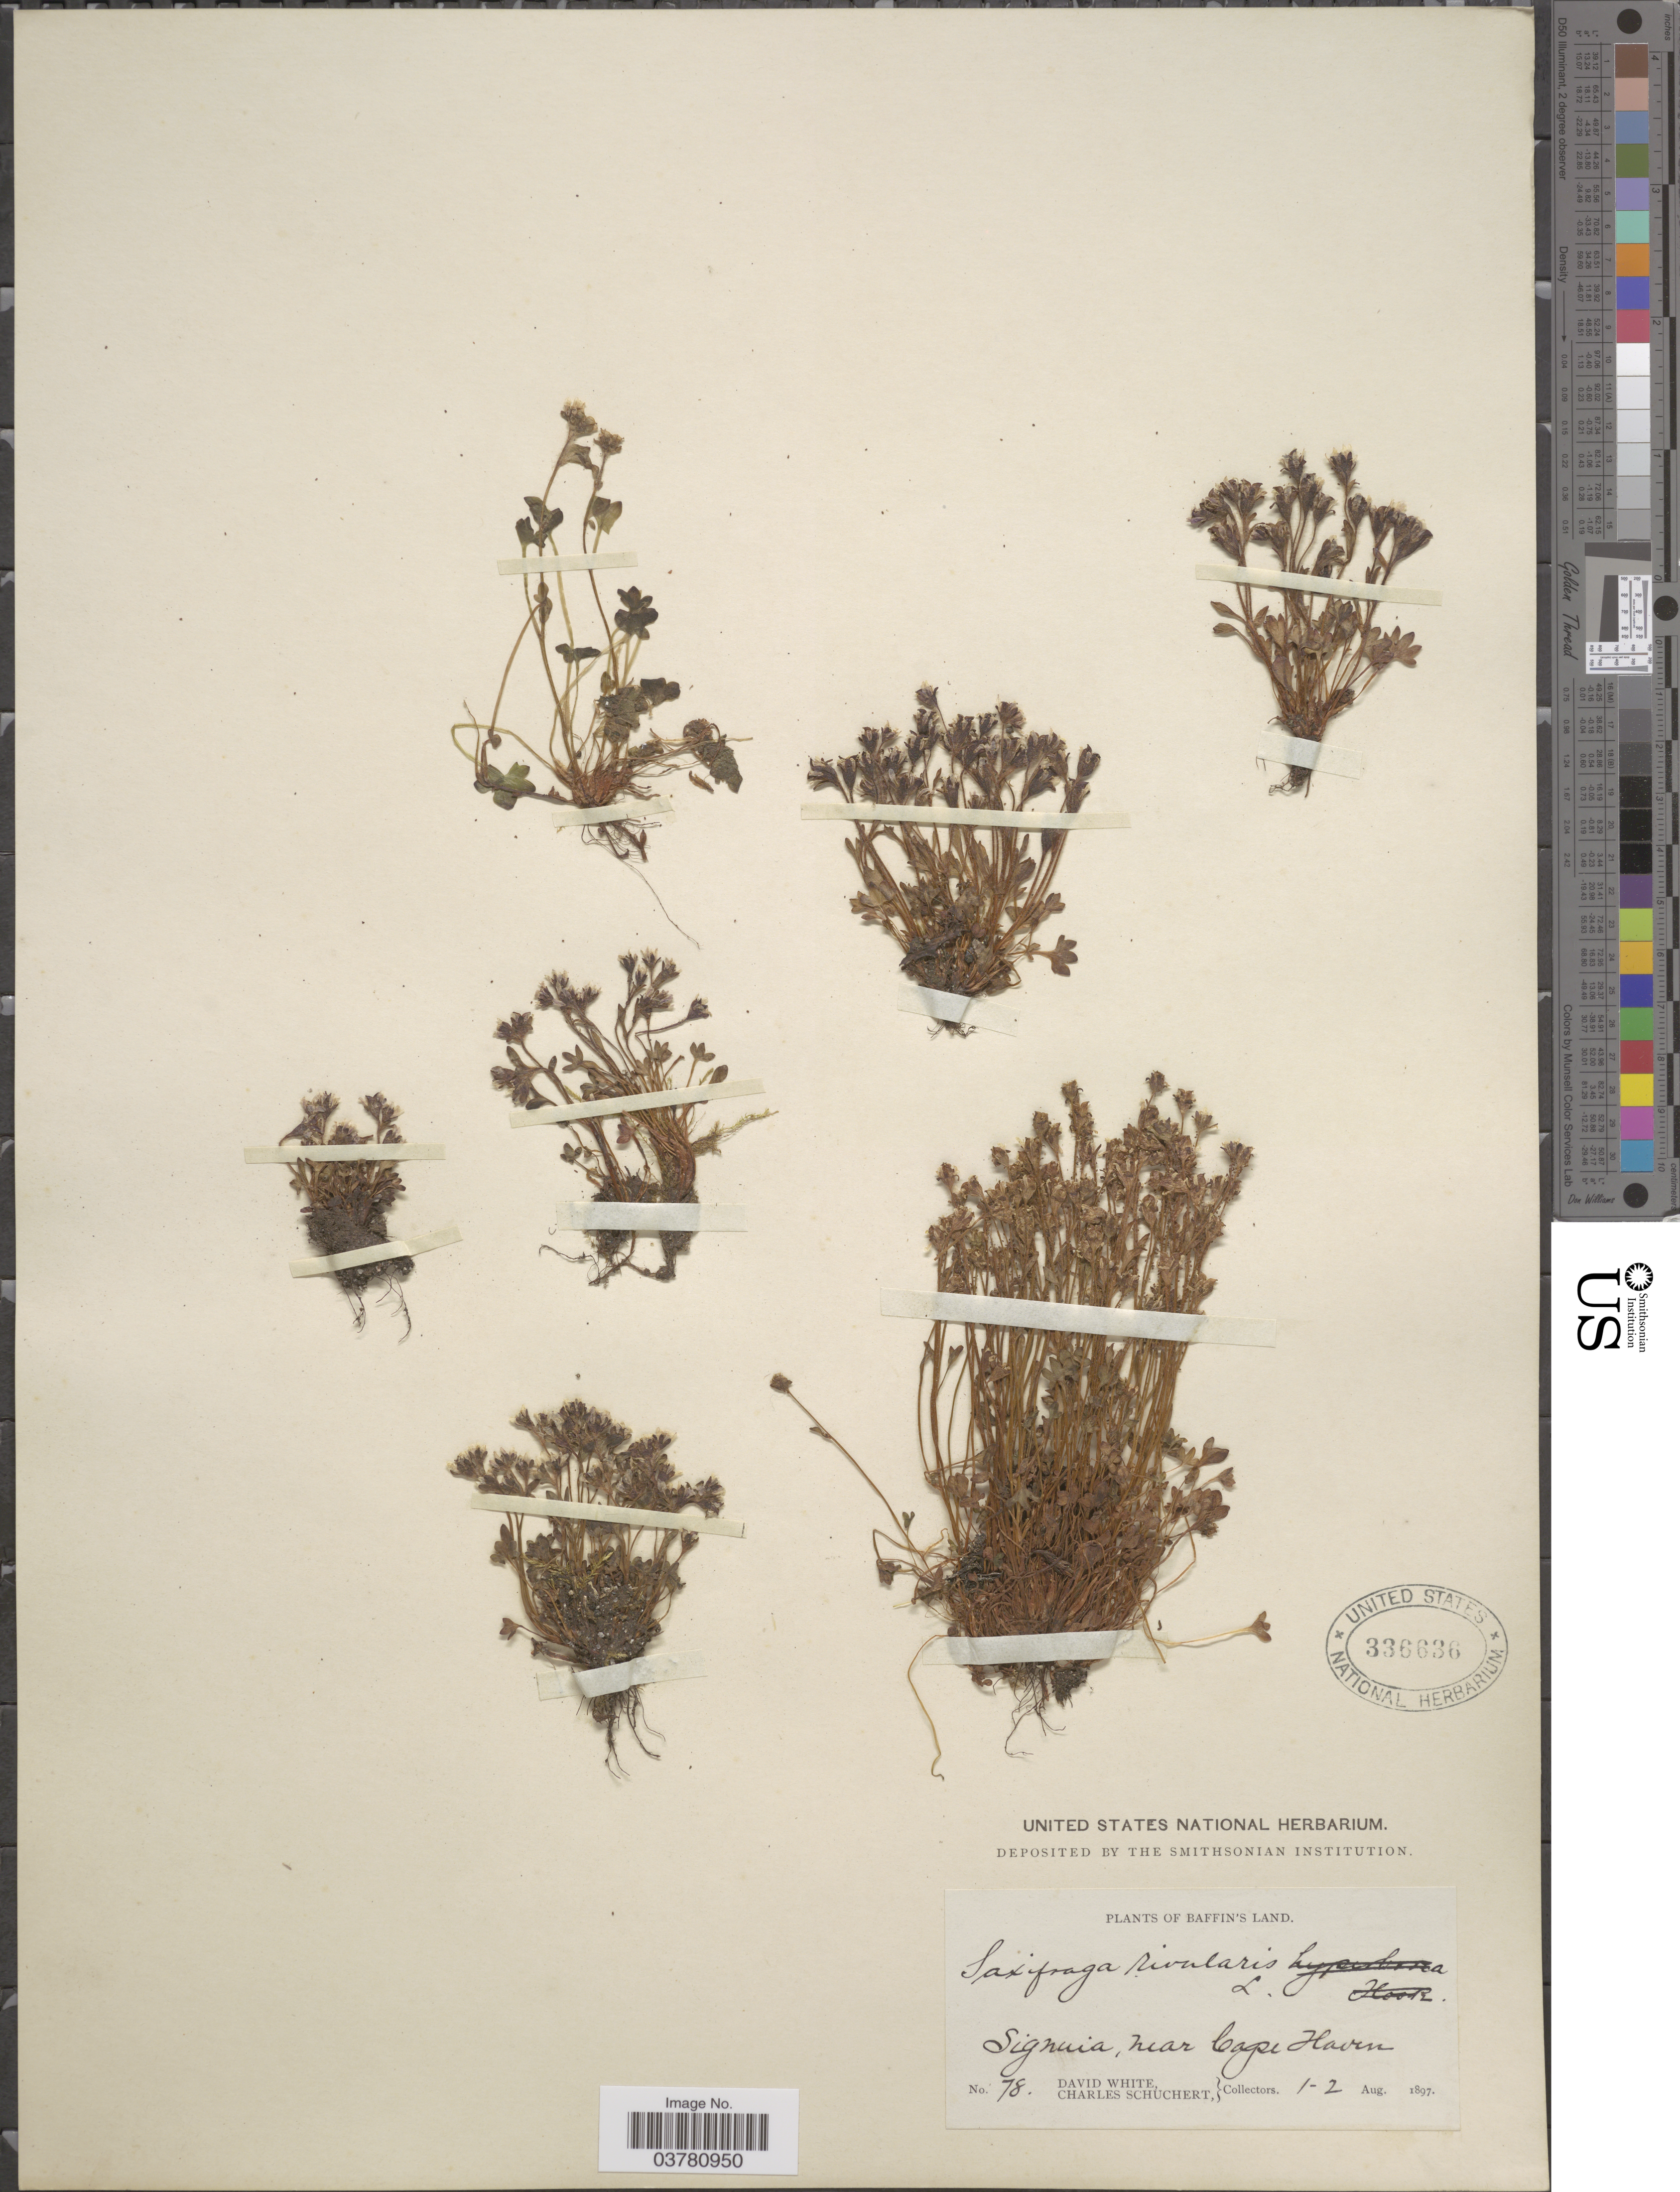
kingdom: Plantae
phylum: Tracheophyta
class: Magnoliopsida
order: Saxifragales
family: Saxifragaceae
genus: Saxifraga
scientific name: Saxifraga rivularis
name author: L.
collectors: D. White & C. Schuchert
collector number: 78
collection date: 1897-08-01/1897-08-02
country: Canada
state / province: Nunavut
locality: Baffin's Land. Signuia, near Cape Haven.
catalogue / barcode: US 336636